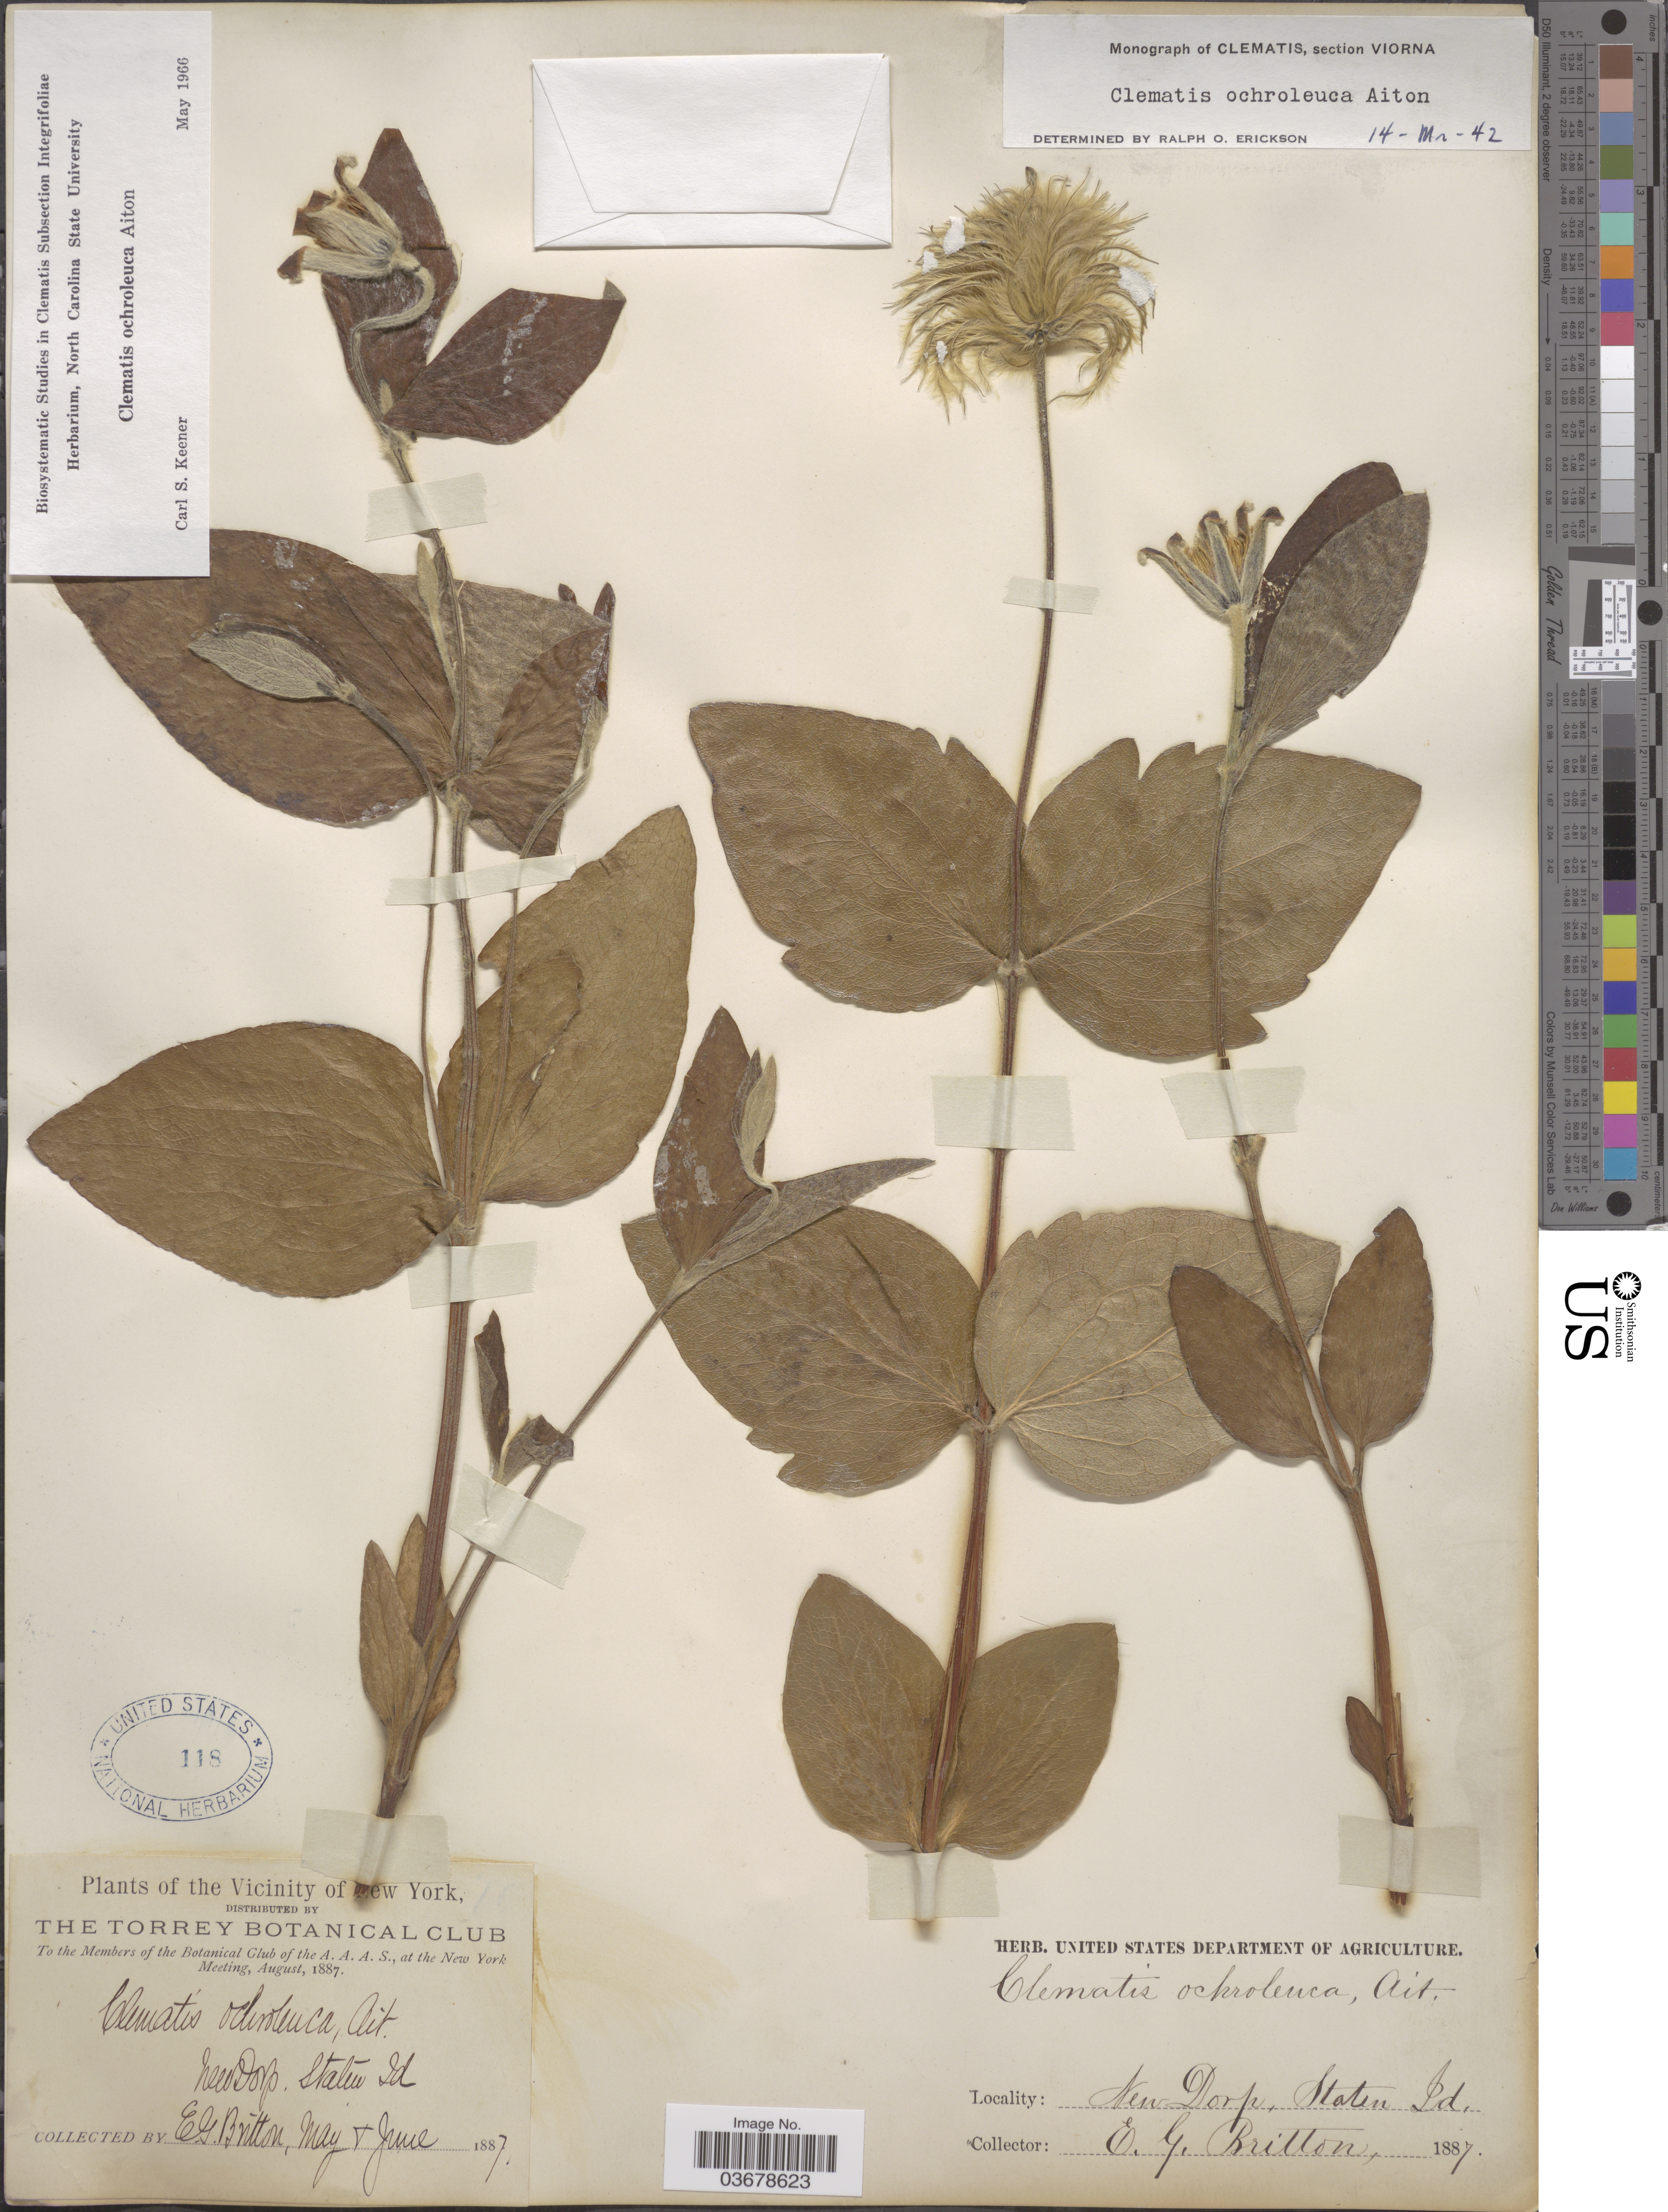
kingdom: Plantae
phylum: Tracheophyta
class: Magnoliopsida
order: Ranunculales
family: Ranunculaceae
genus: Clematis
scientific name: Clematis viorna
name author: L.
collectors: E. G. Britton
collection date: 1887-05/1887-06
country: United States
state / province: New York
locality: New Dorp. Staten Id.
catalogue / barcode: US 118